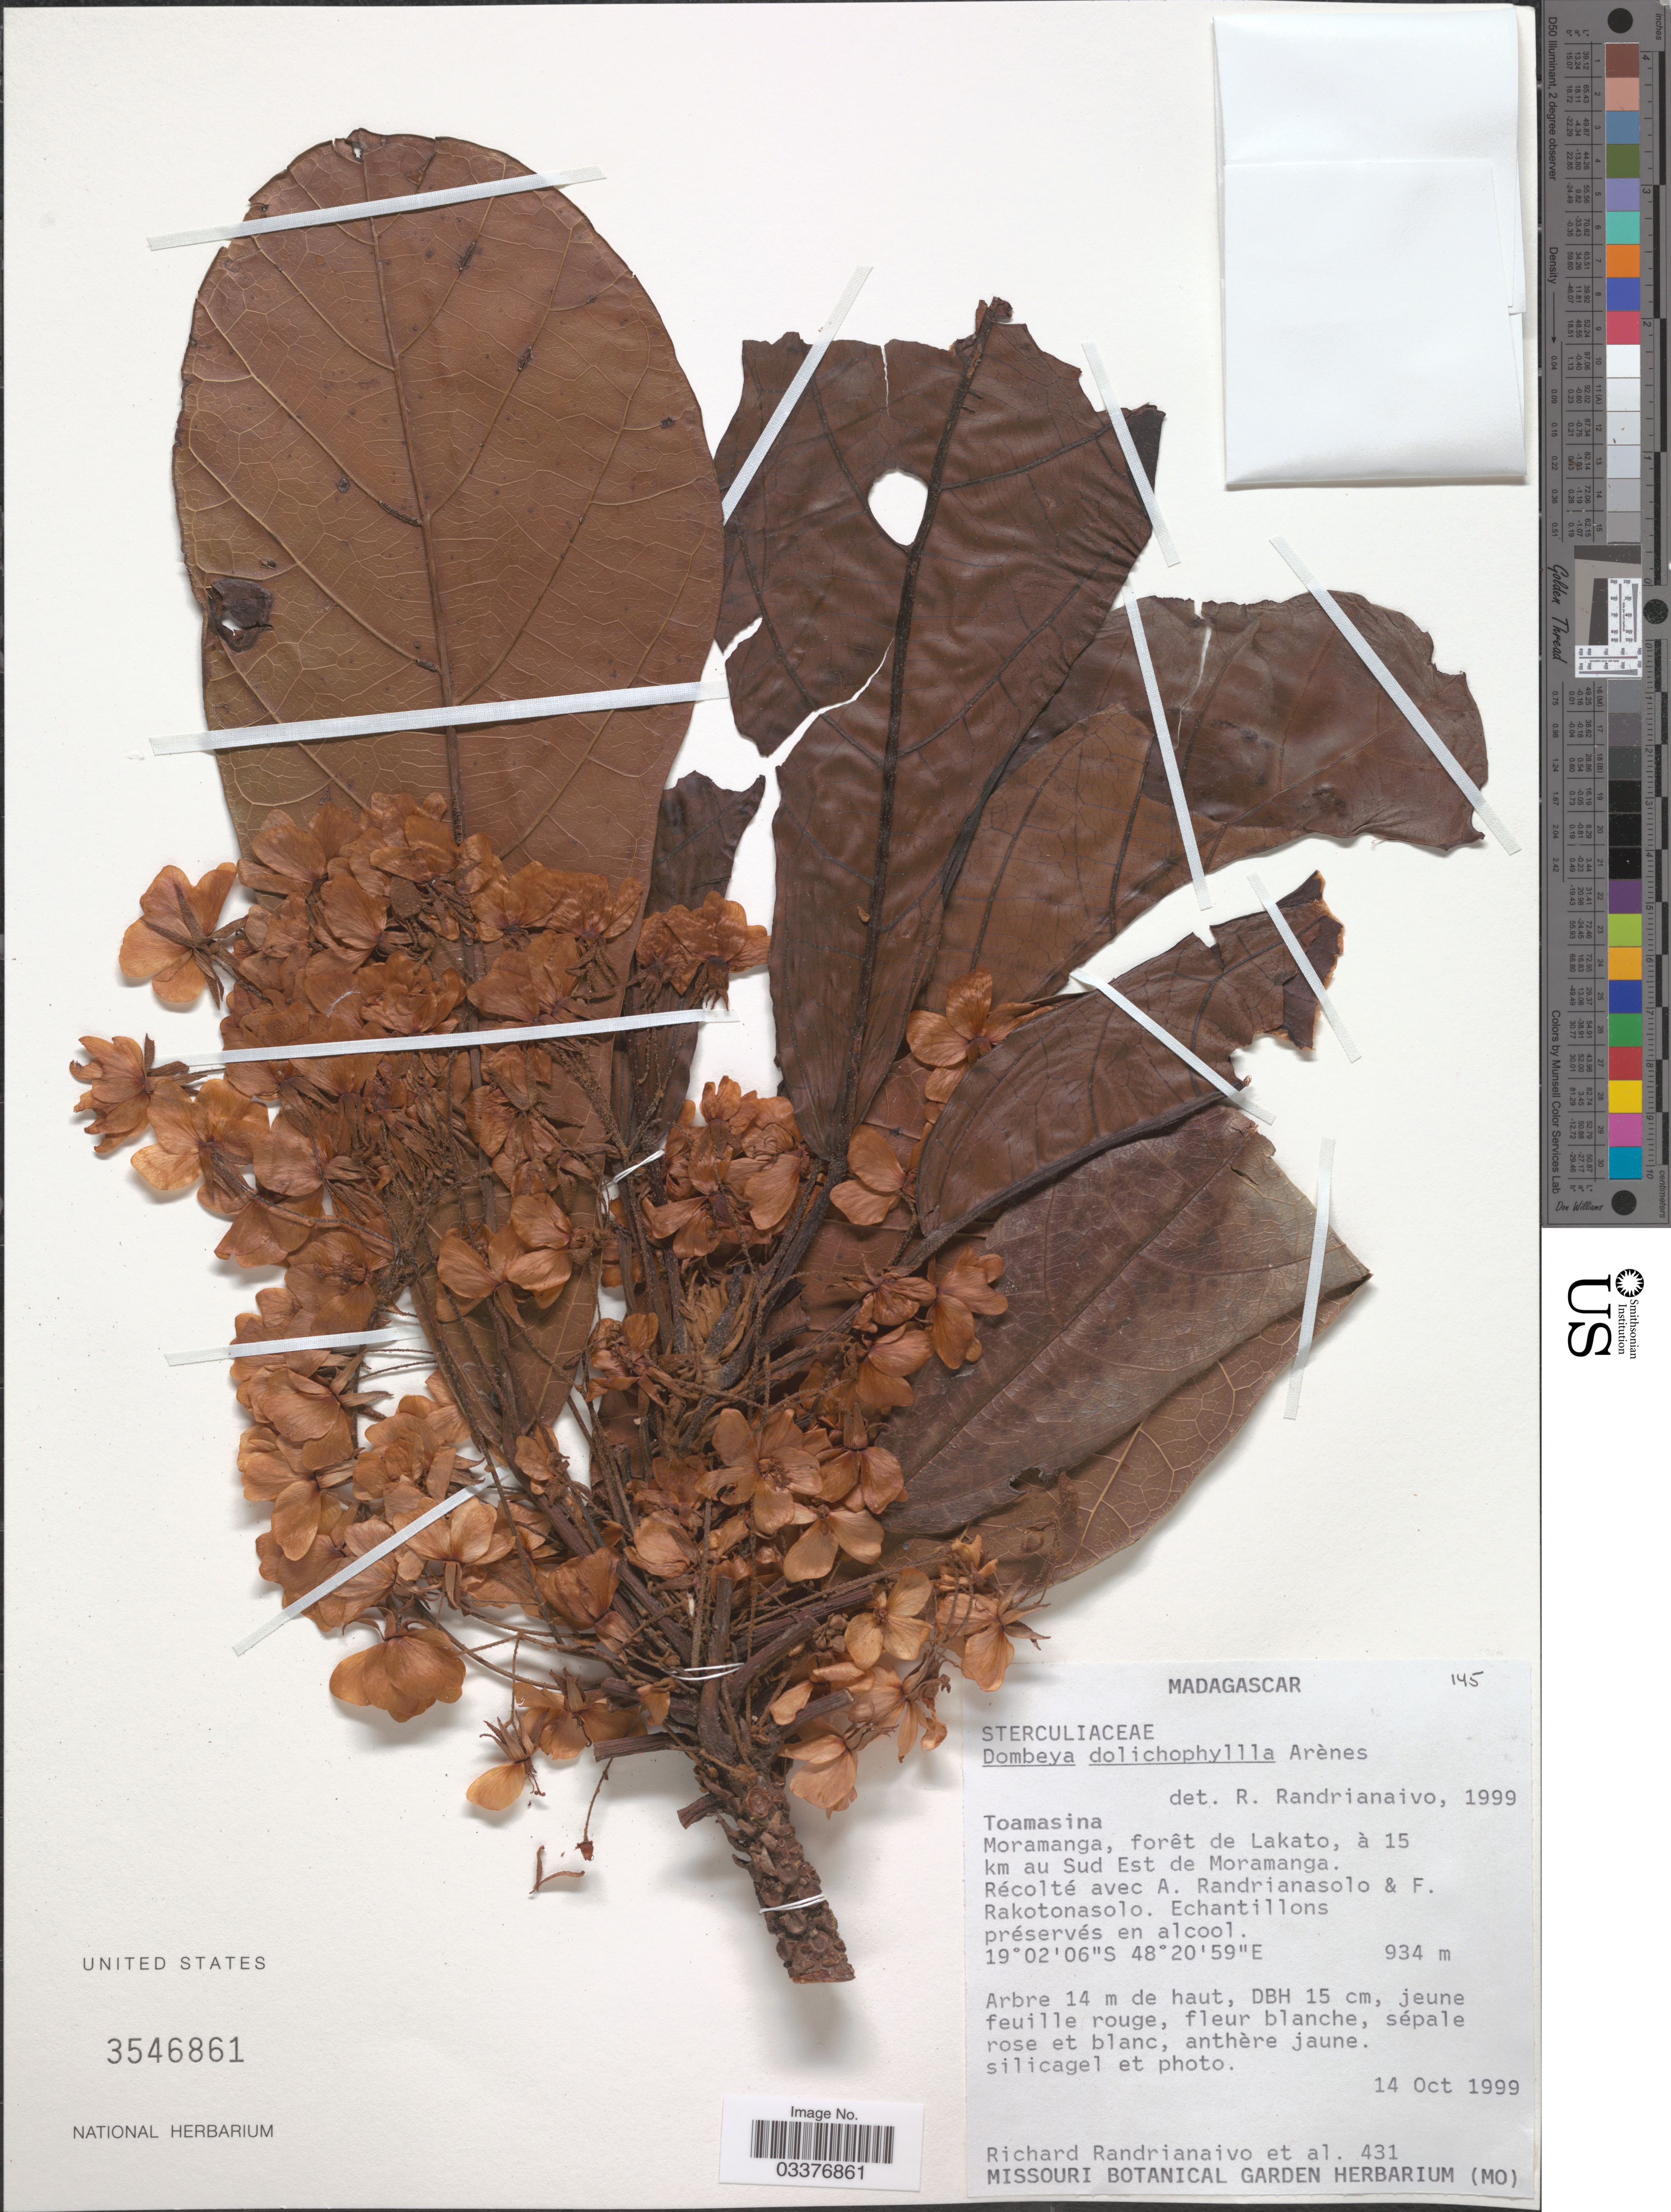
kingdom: Plantae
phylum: Tracheophyta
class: Magnoliopsida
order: Malvales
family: Malvaceae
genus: Dombeya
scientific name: Dombeya dolichophylla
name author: Arènes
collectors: R. Randrianaivo, A. Randrianasolo & F. Rakotonasolo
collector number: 431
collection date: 1999-10-14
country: Madagascar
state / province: Alaotra Mangoro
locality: Moramanga, forêt de Lakato, à 15 km au Sud Est de Moramanga.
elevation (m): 934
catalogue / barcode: US 3546861